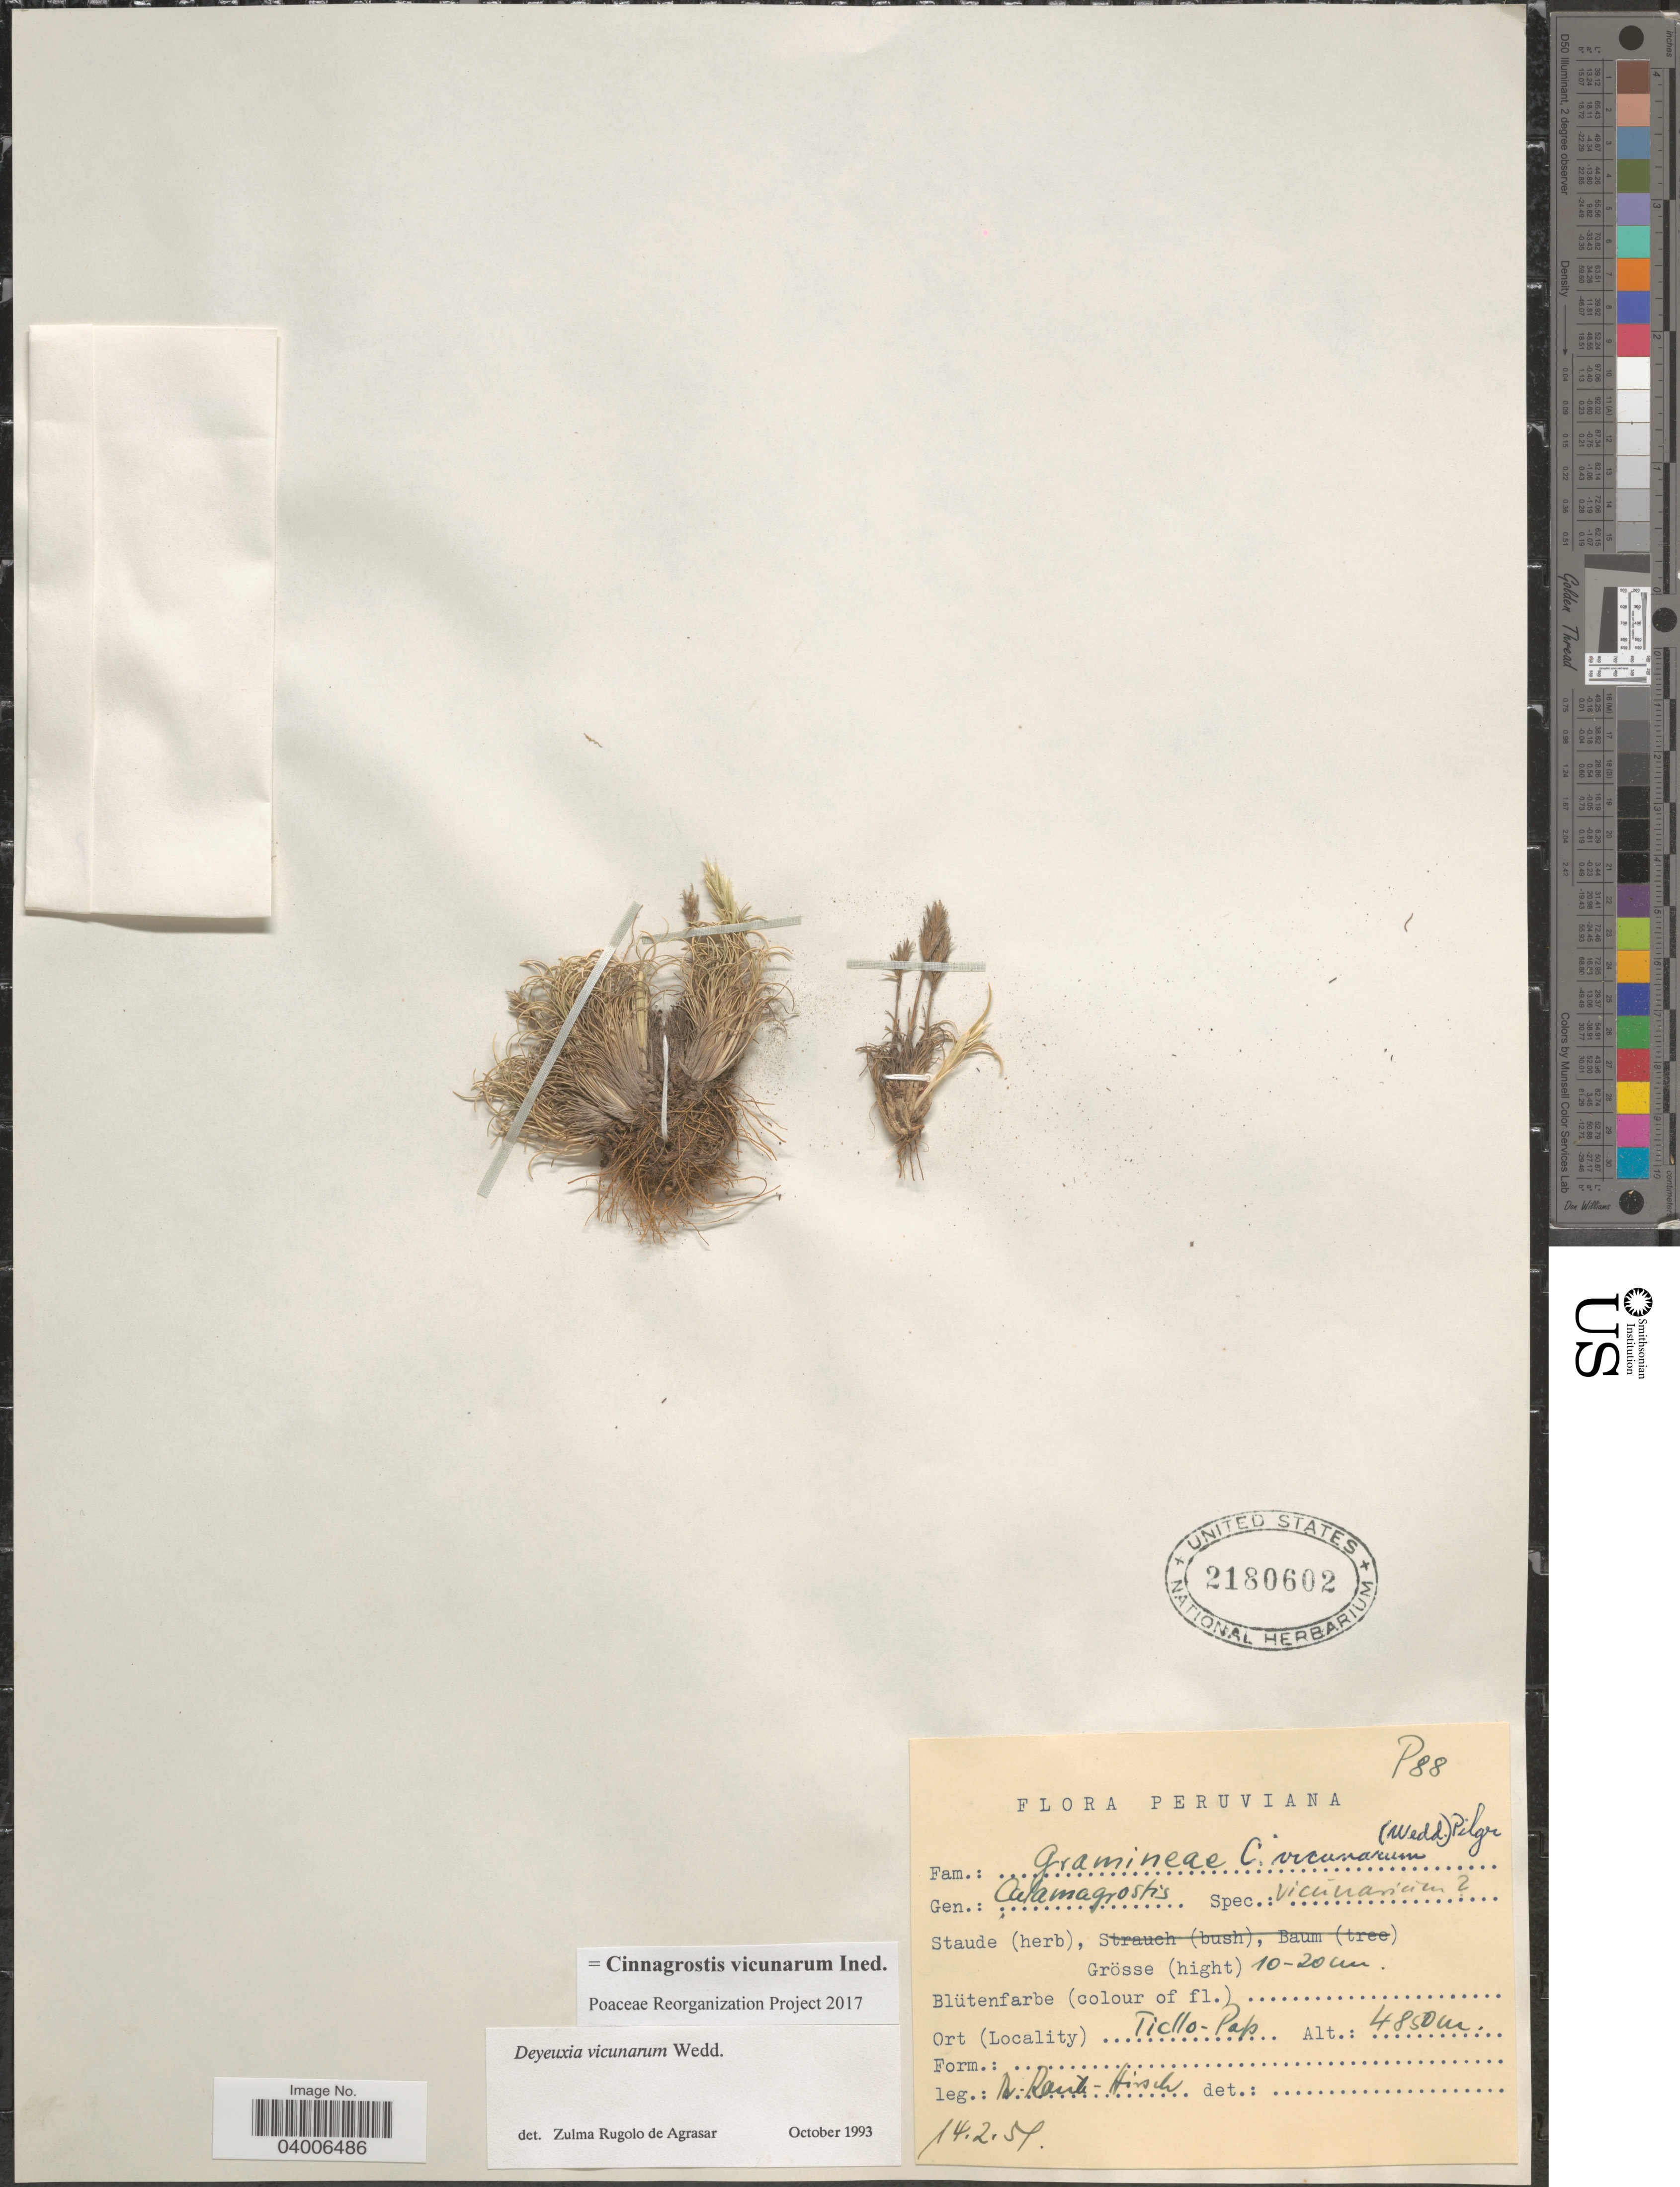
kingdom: Plantae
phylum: Tracheophyta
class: Liliopsida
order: Poales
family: Poaceae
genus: Cinnagrostis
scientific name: Cinnagrostis vicunarum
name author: (Wedd.) P.M. Peterson et al.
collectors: W. Rauh & G. Hirsch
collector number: P88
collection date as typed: Transcribed d/m/y: 14/2/57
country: Peru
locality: Ticlio-Pass.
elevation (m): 4850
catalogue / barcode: US 2180602